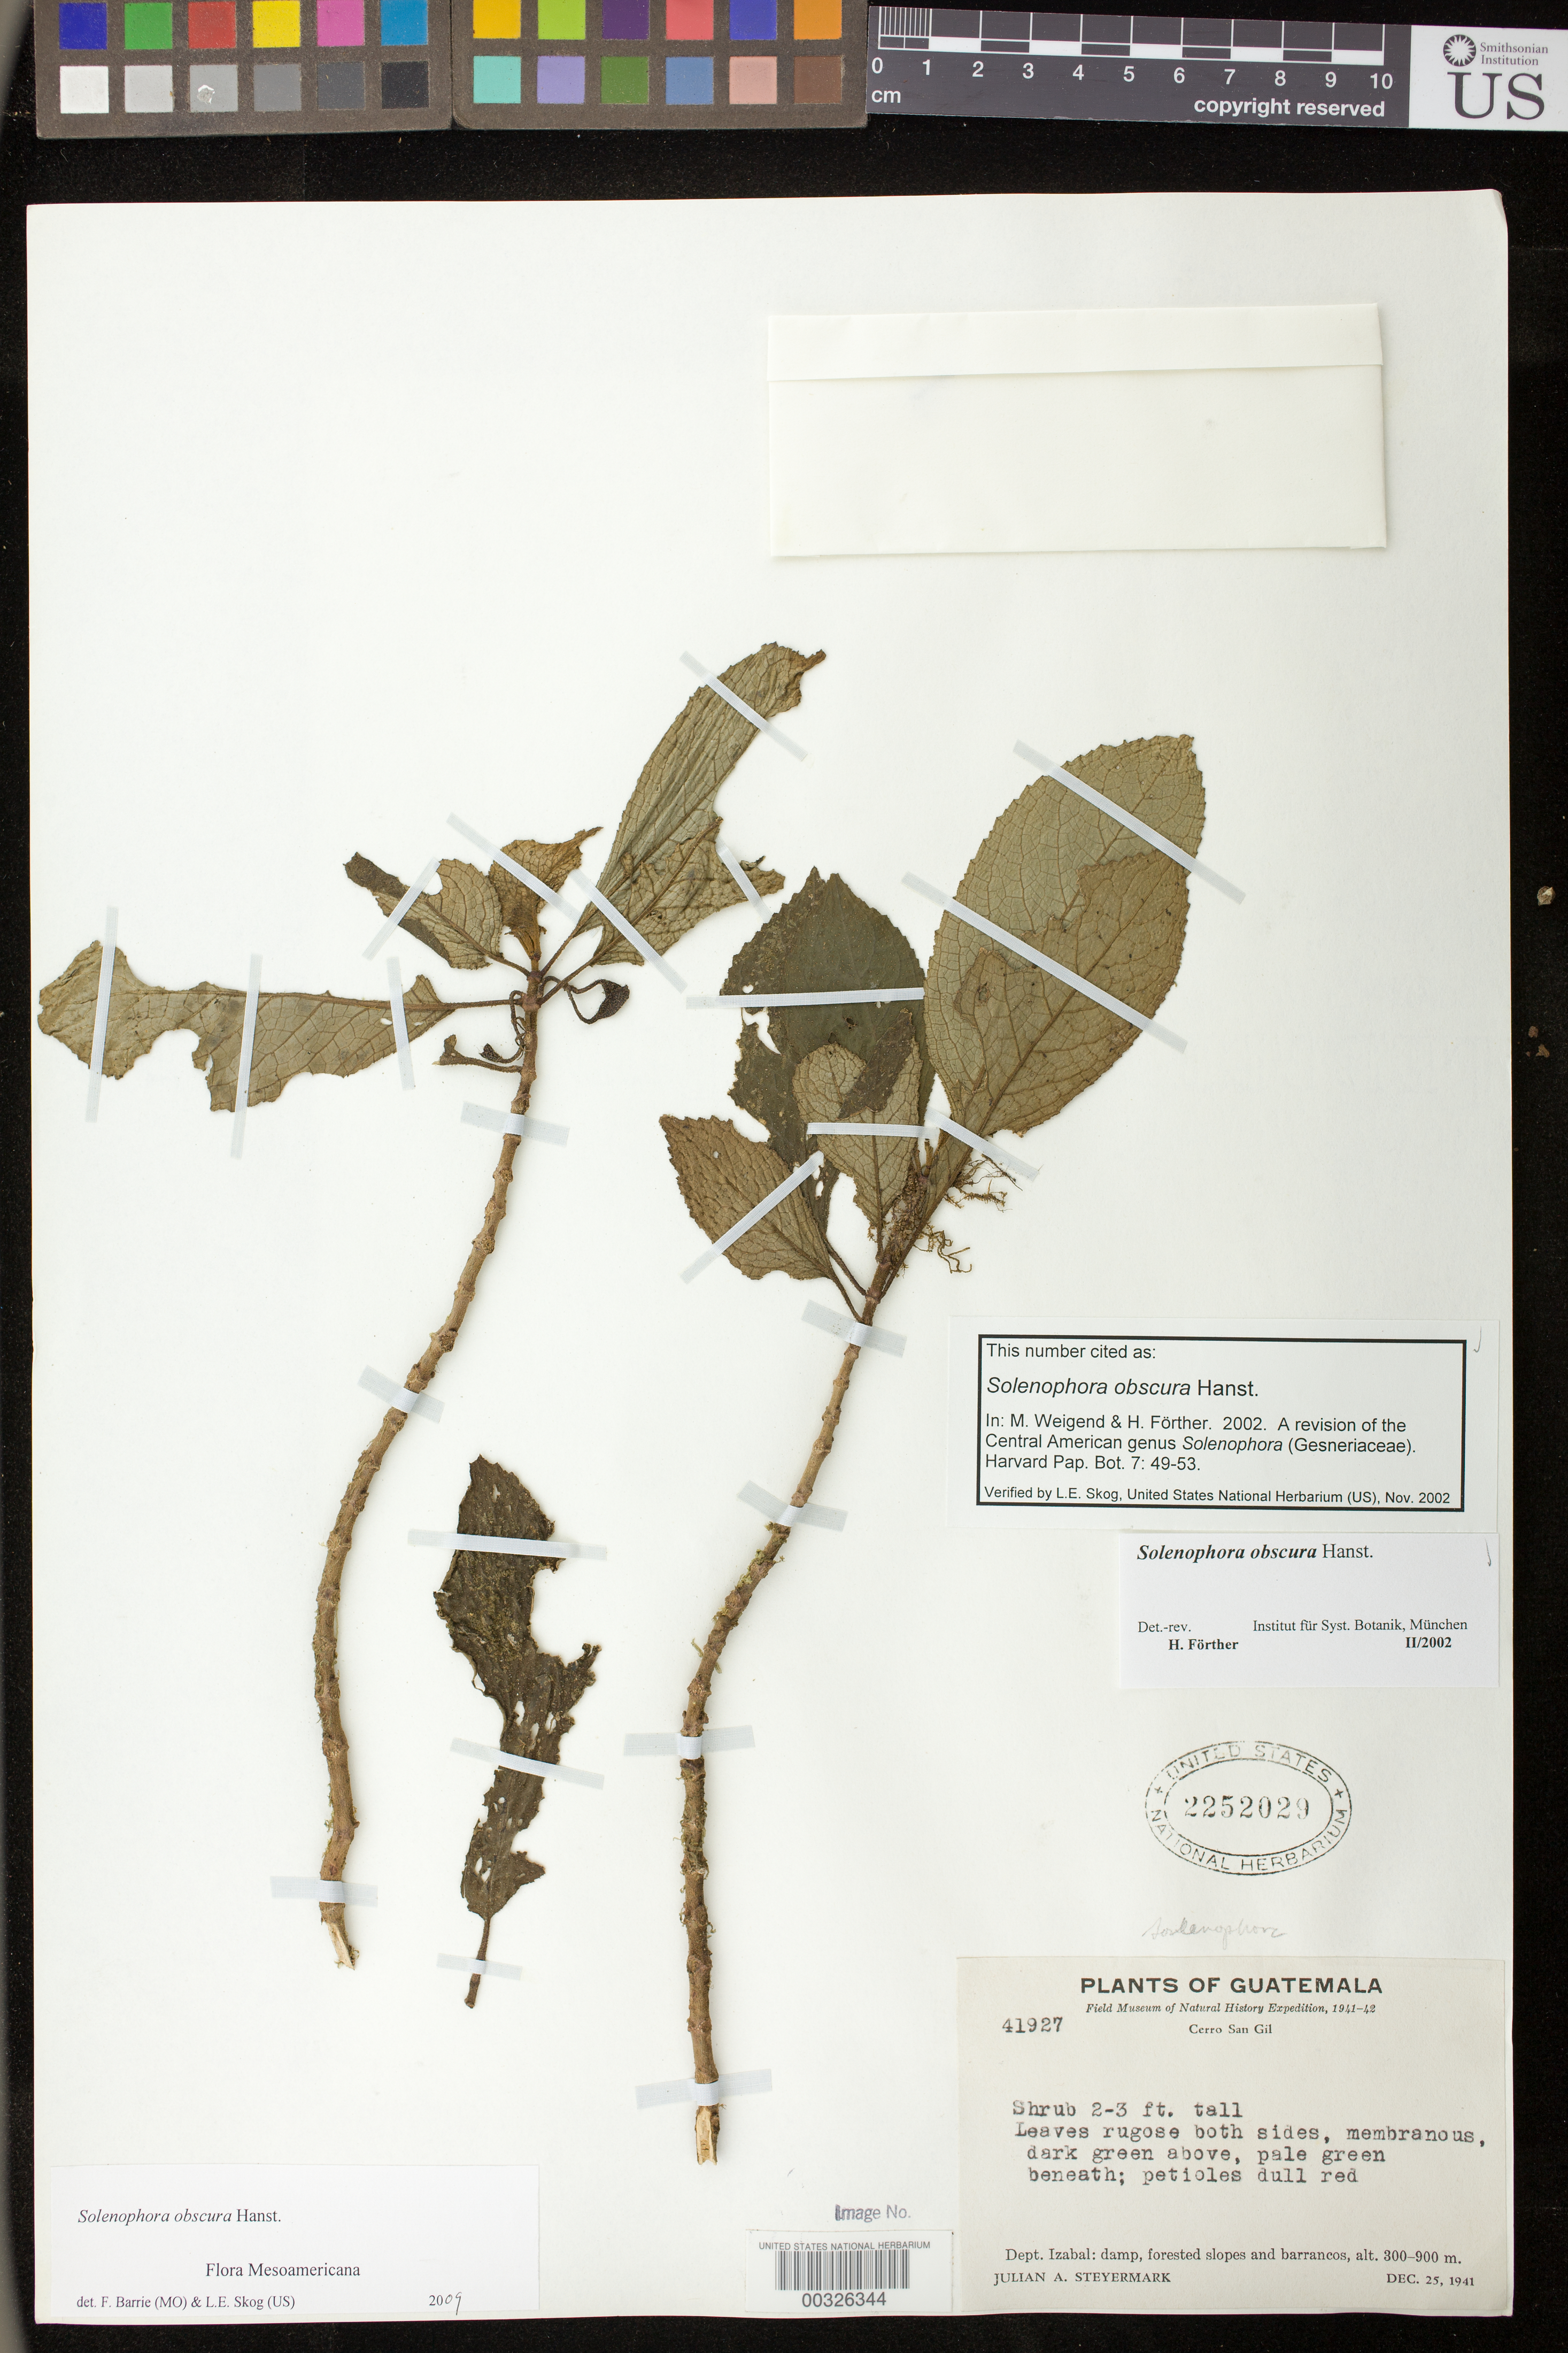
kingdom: Plantae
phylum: Tracheophyta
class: Magnoliopsida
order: Lamiales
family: Gesneriaceae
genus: Solenophora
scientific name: Solenophora obscura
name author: Hanst.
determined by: Weigend; Förther, Harald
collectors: J. Steyermark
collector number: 41927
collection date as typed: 25 Dec 1941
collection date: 1941-12-25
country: Guatemala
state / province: Izabal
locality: Cerro San Gil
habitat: Damp, forested slopes and barrancos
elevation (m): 300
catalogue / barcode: US 2252029